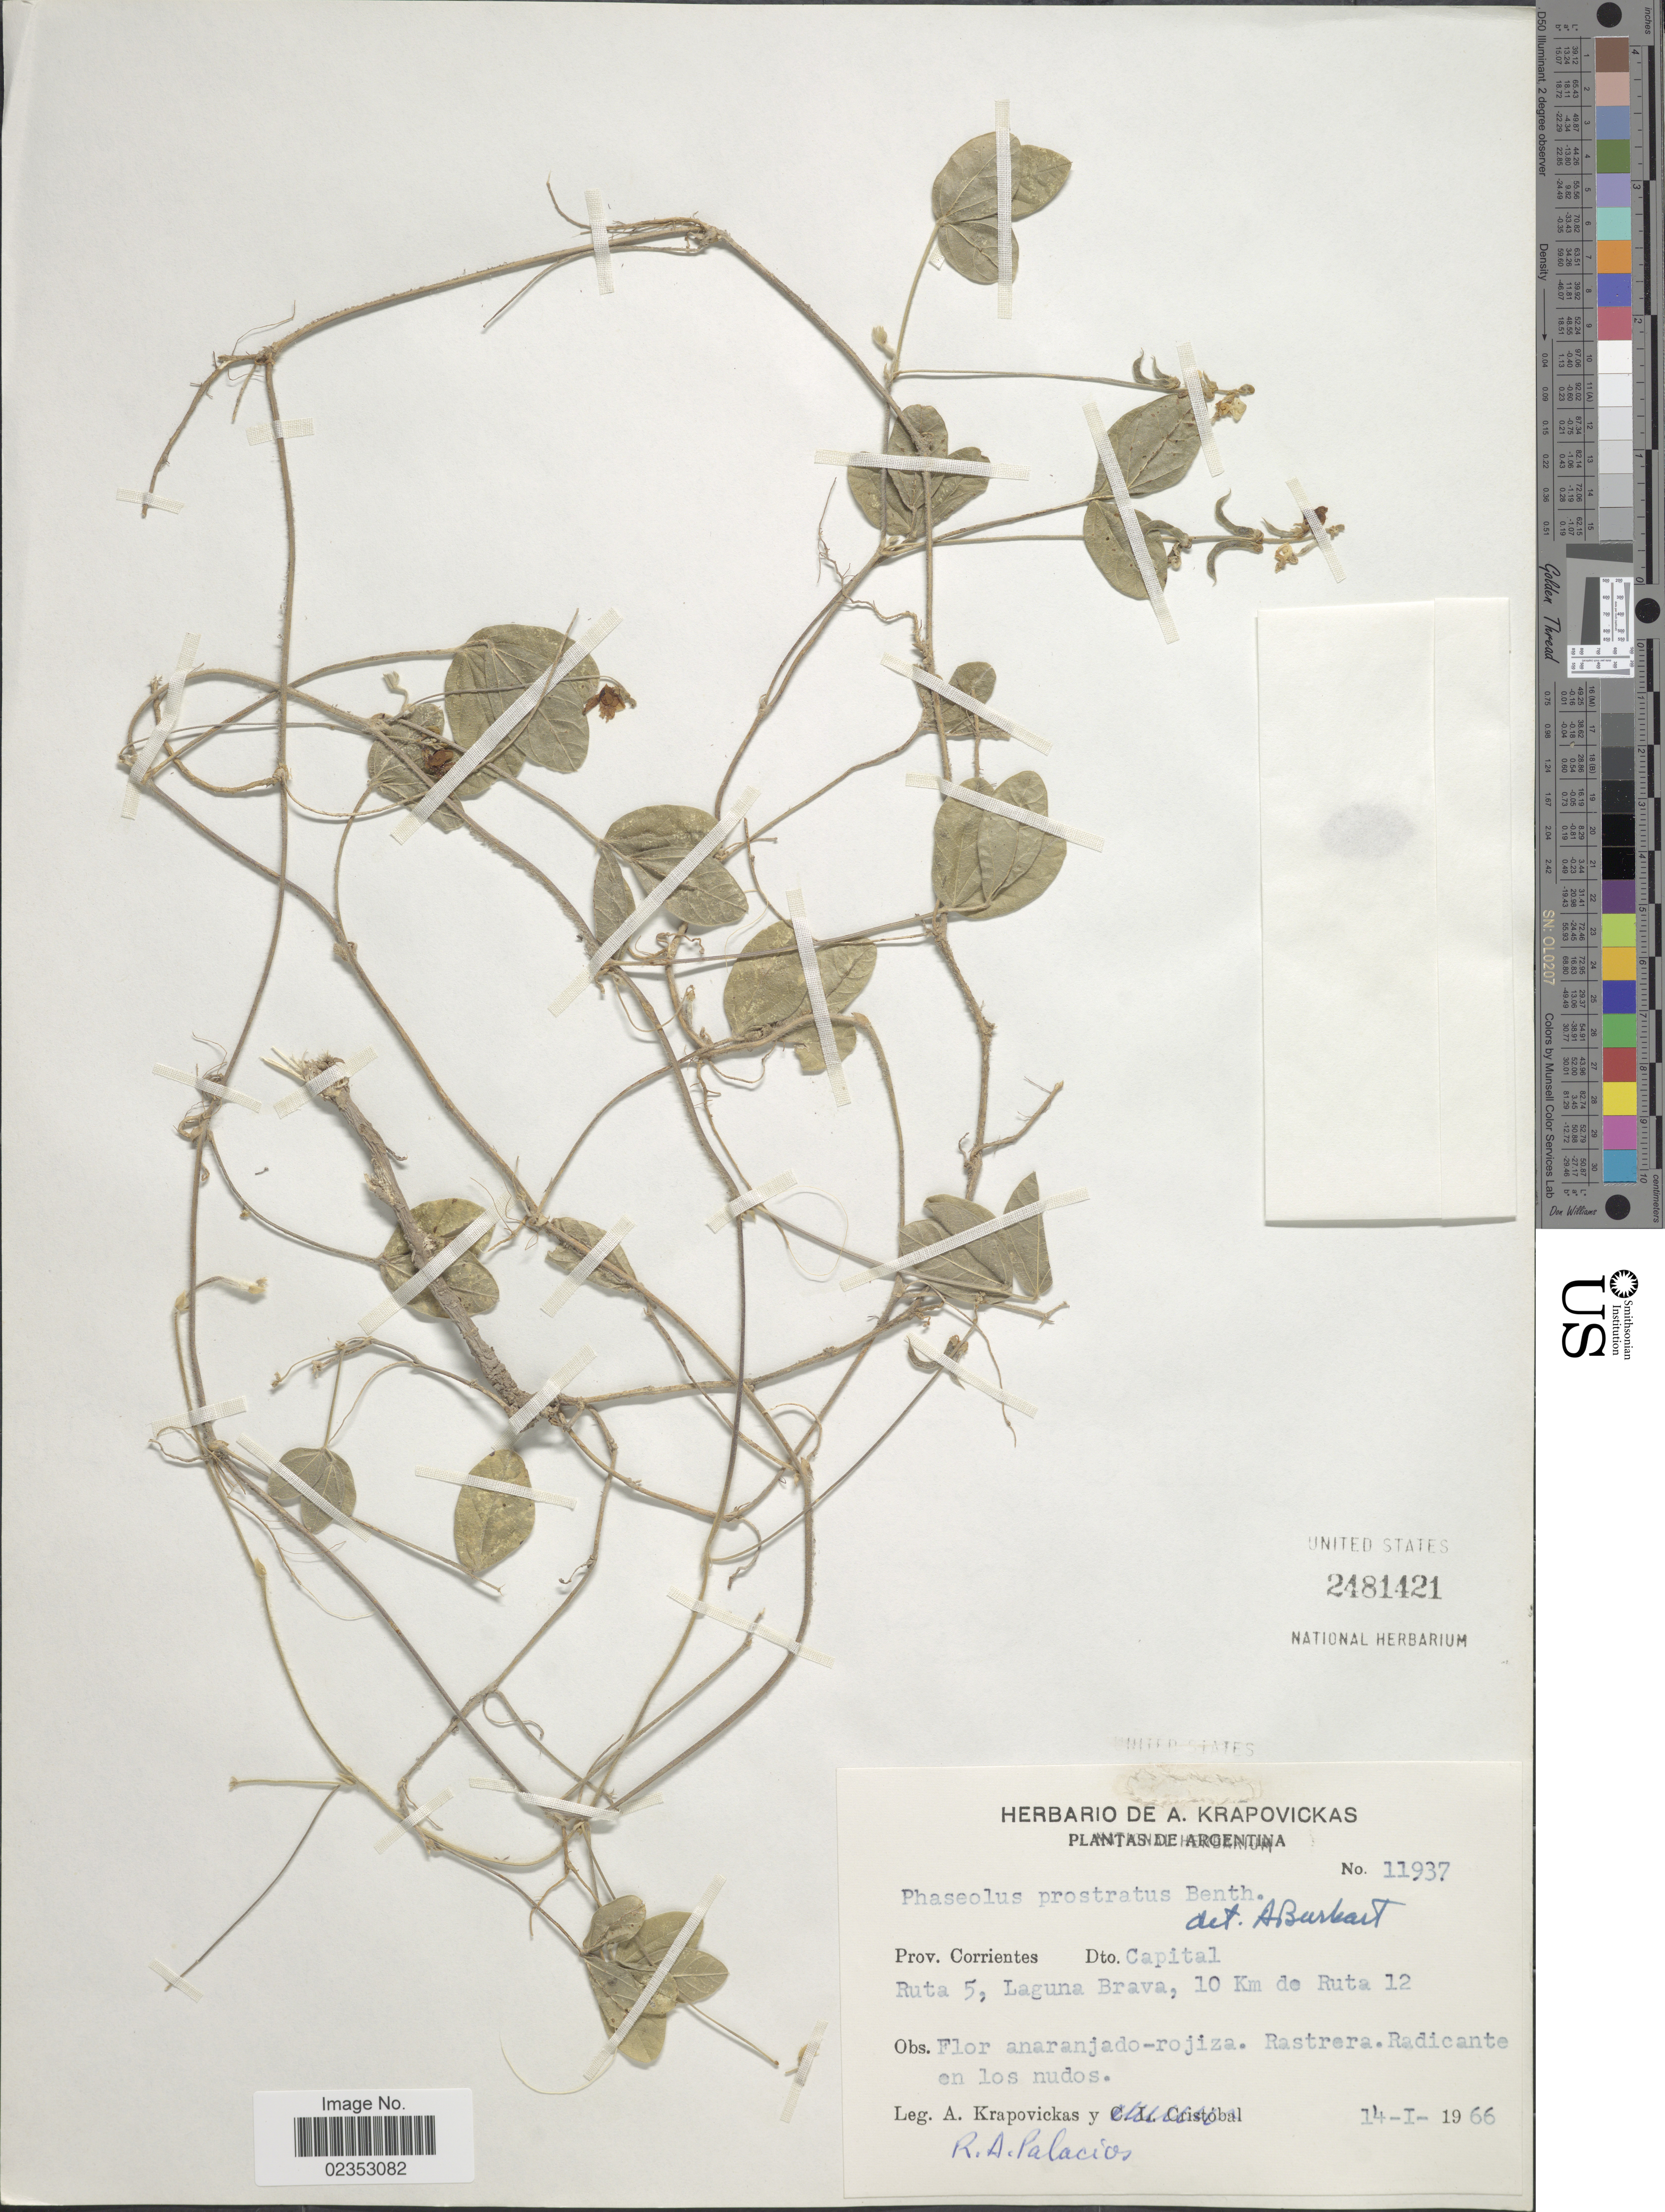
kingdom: Plantae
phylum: Tracheophyta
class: Magnoliopsida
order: Fabales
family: Fabaceae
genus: Macroptilium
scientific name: Macroptilium prostratum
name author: (Benth.) Urb.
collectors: A. Krapovickas & R. Palacios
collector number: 11937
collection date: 1966-01-14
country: Argentina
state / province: Corrientes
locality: Dto Capital, Ruta 5, Laguna Brava, 10 Km de Ruta 12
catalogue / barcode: US 2481421